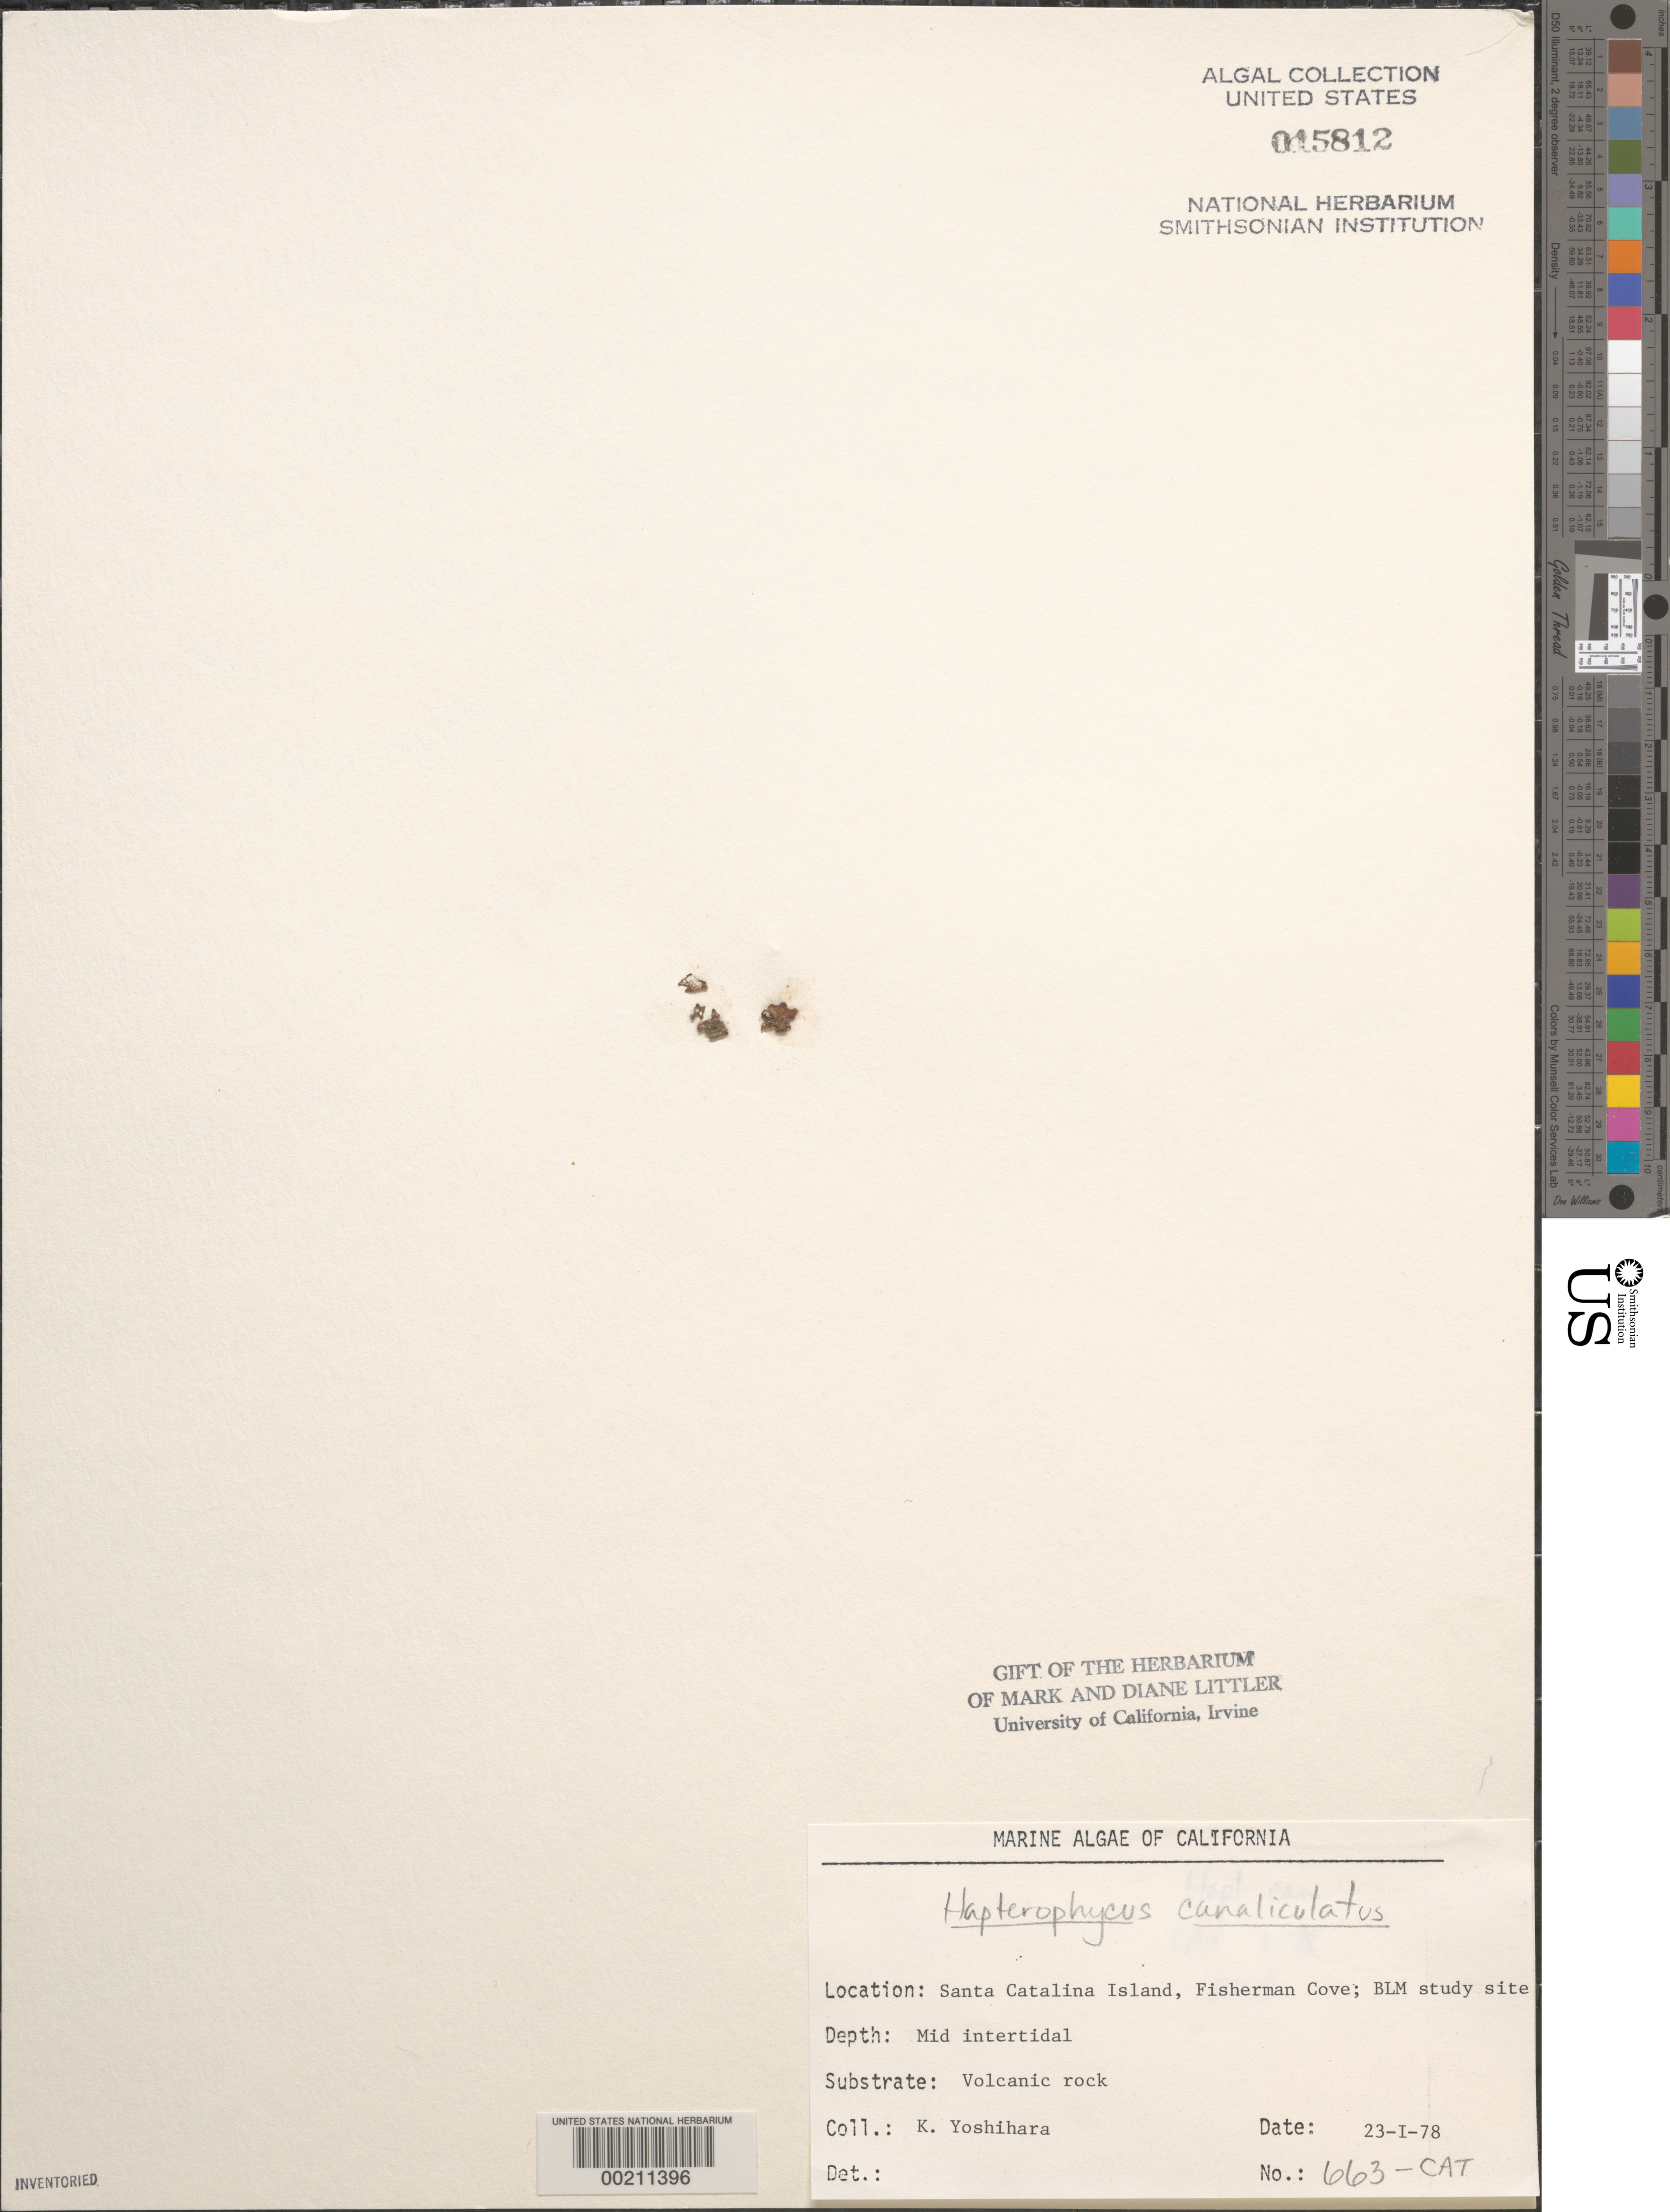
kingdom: Chromista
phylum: Ochrophyta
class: Phaeophyceae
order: Ralfsiales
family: Ralfsiaceae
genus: Hapterophycus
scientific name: Hapterophycus canaliculatus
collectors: K. Yoshihara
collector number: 663-cat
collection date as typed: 23 Jan 1978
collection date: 1978-01-23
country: United States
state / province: California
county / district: Los Angeles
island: Santa Catalina Island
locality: Fishermen Cove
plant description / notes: BLM-SOCALBIGHT Rocky Intertidal Survey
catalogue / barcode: US 15812